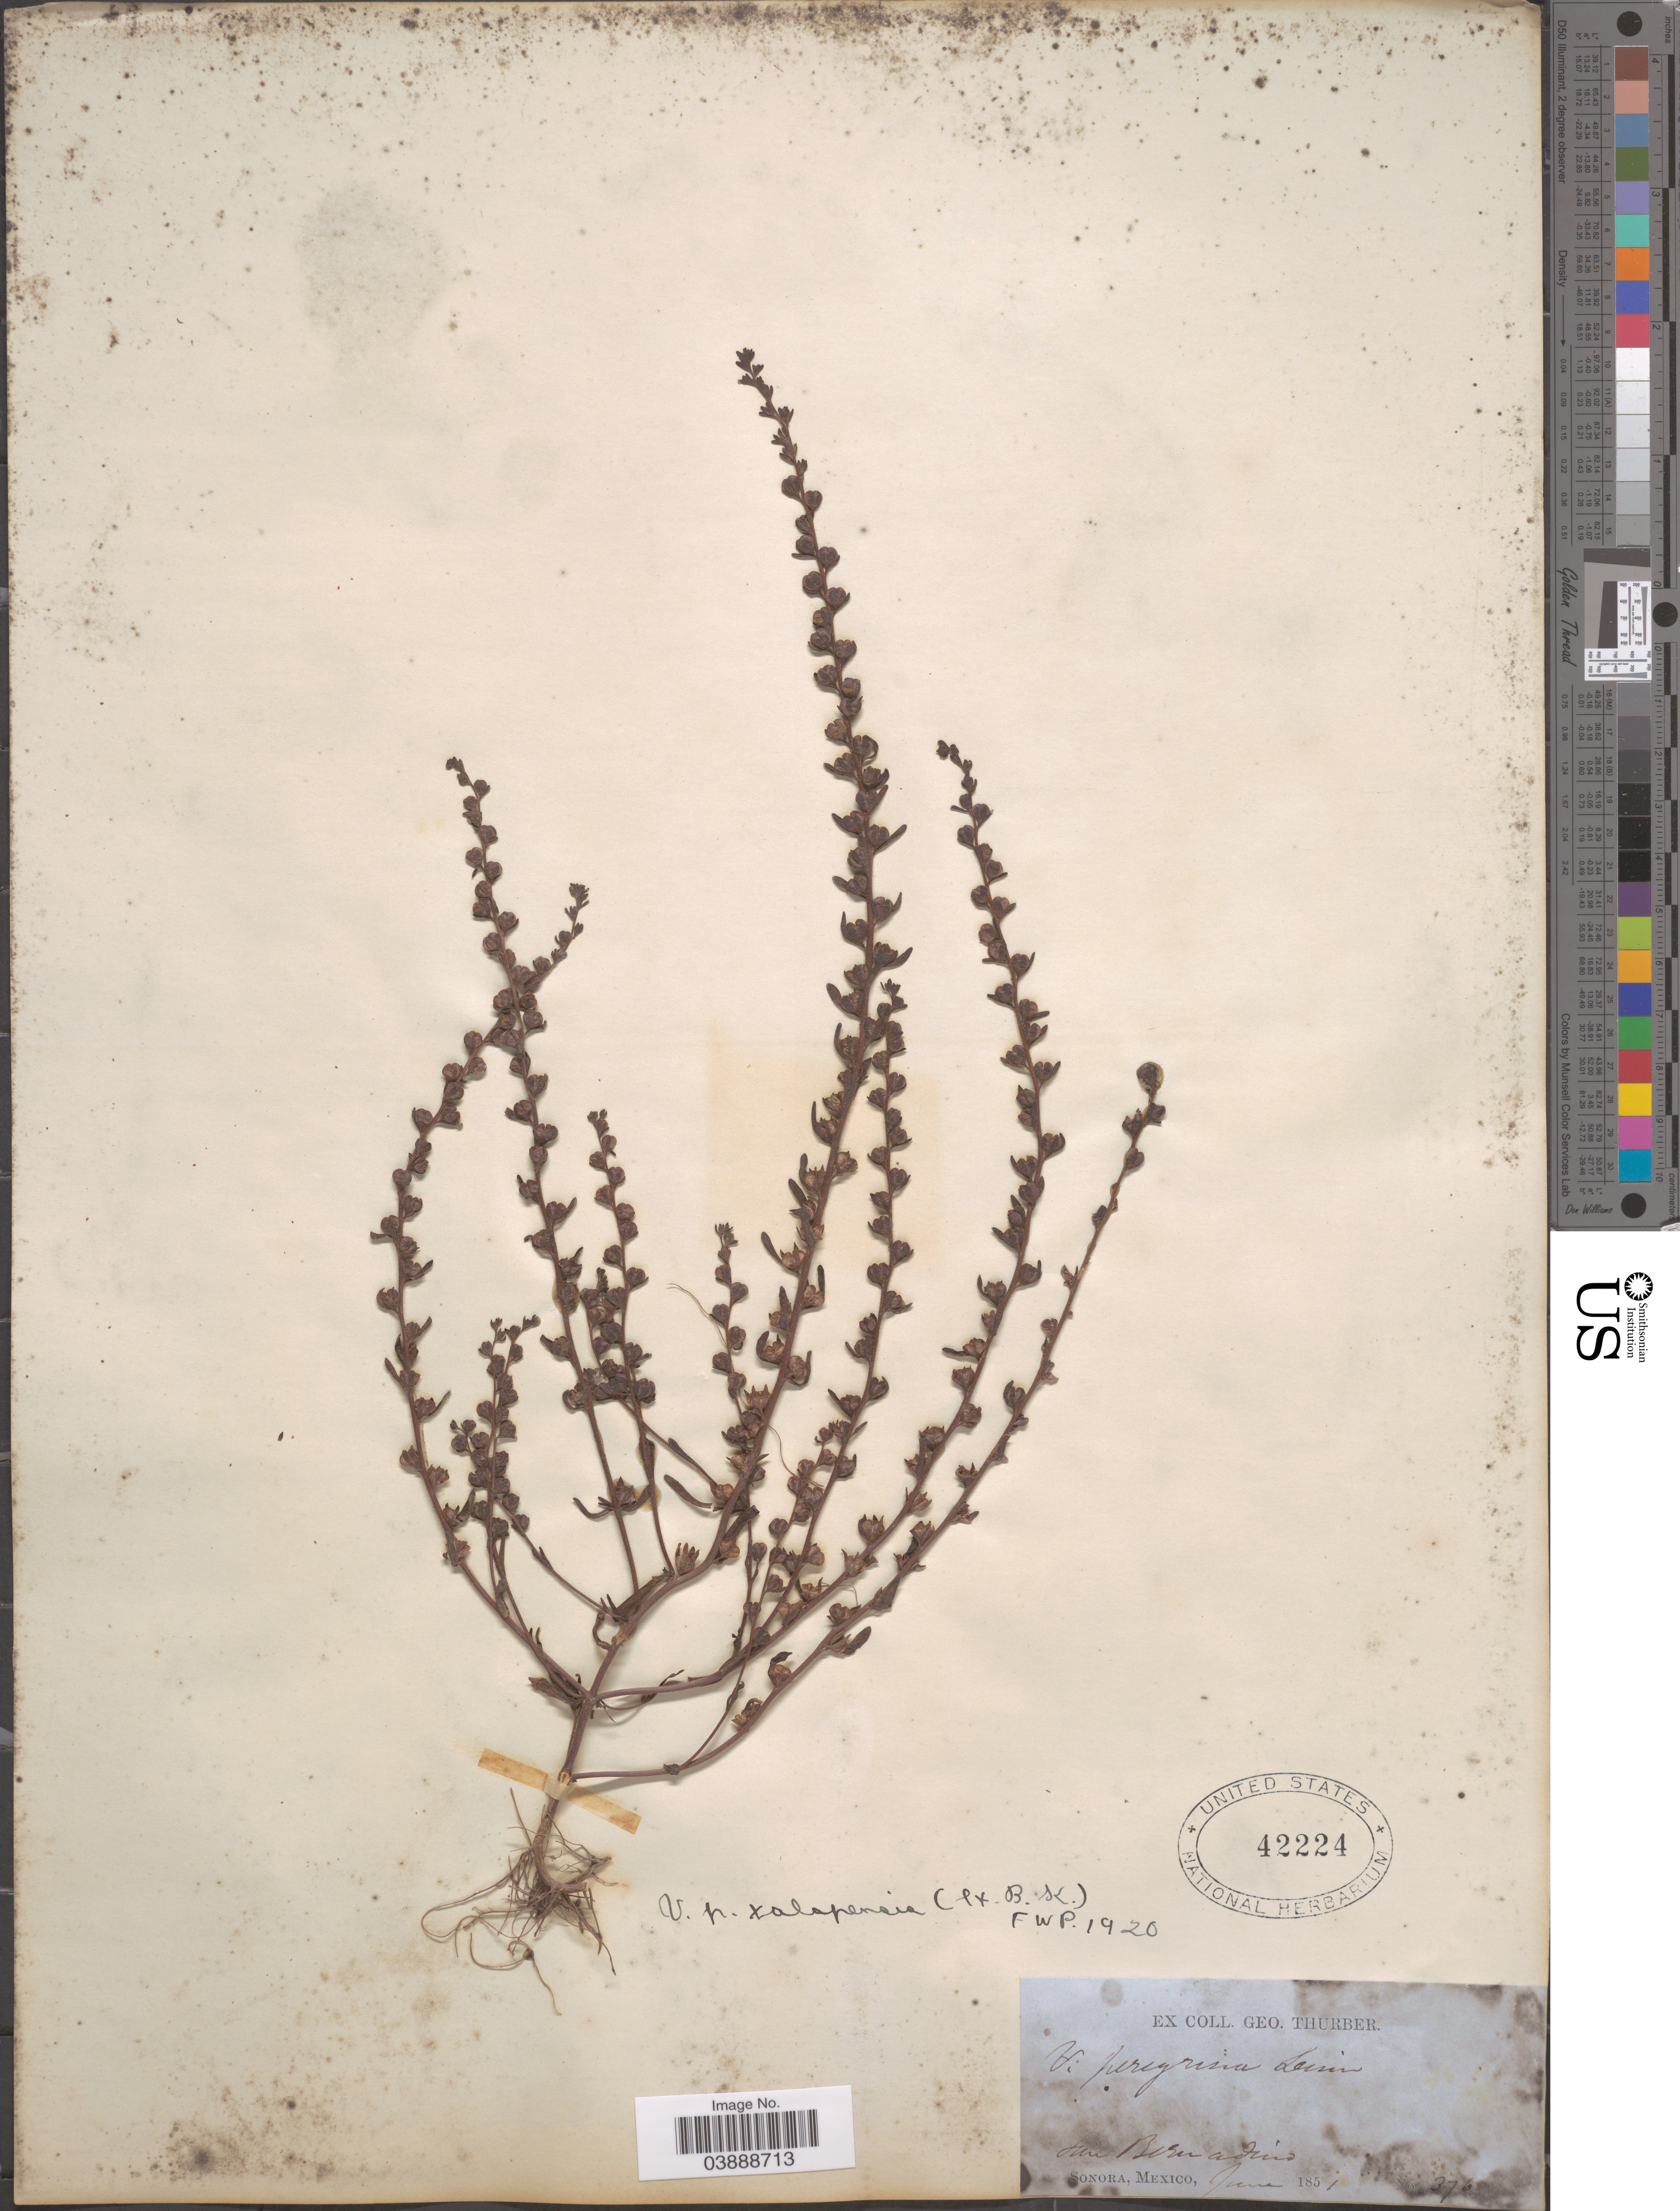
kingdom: Plantae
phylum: Tracheophyta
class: Magnoliopsida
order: Lamiales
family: Plantaginaceae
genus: Veronica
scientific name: Veronica peregrina subsp. xalapensis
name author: (Kunth) Pennell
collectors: G. Thurber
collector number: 376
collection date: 1851-06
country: Mexico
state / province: Sonora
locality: San Bernadino.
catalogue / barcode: US 42224